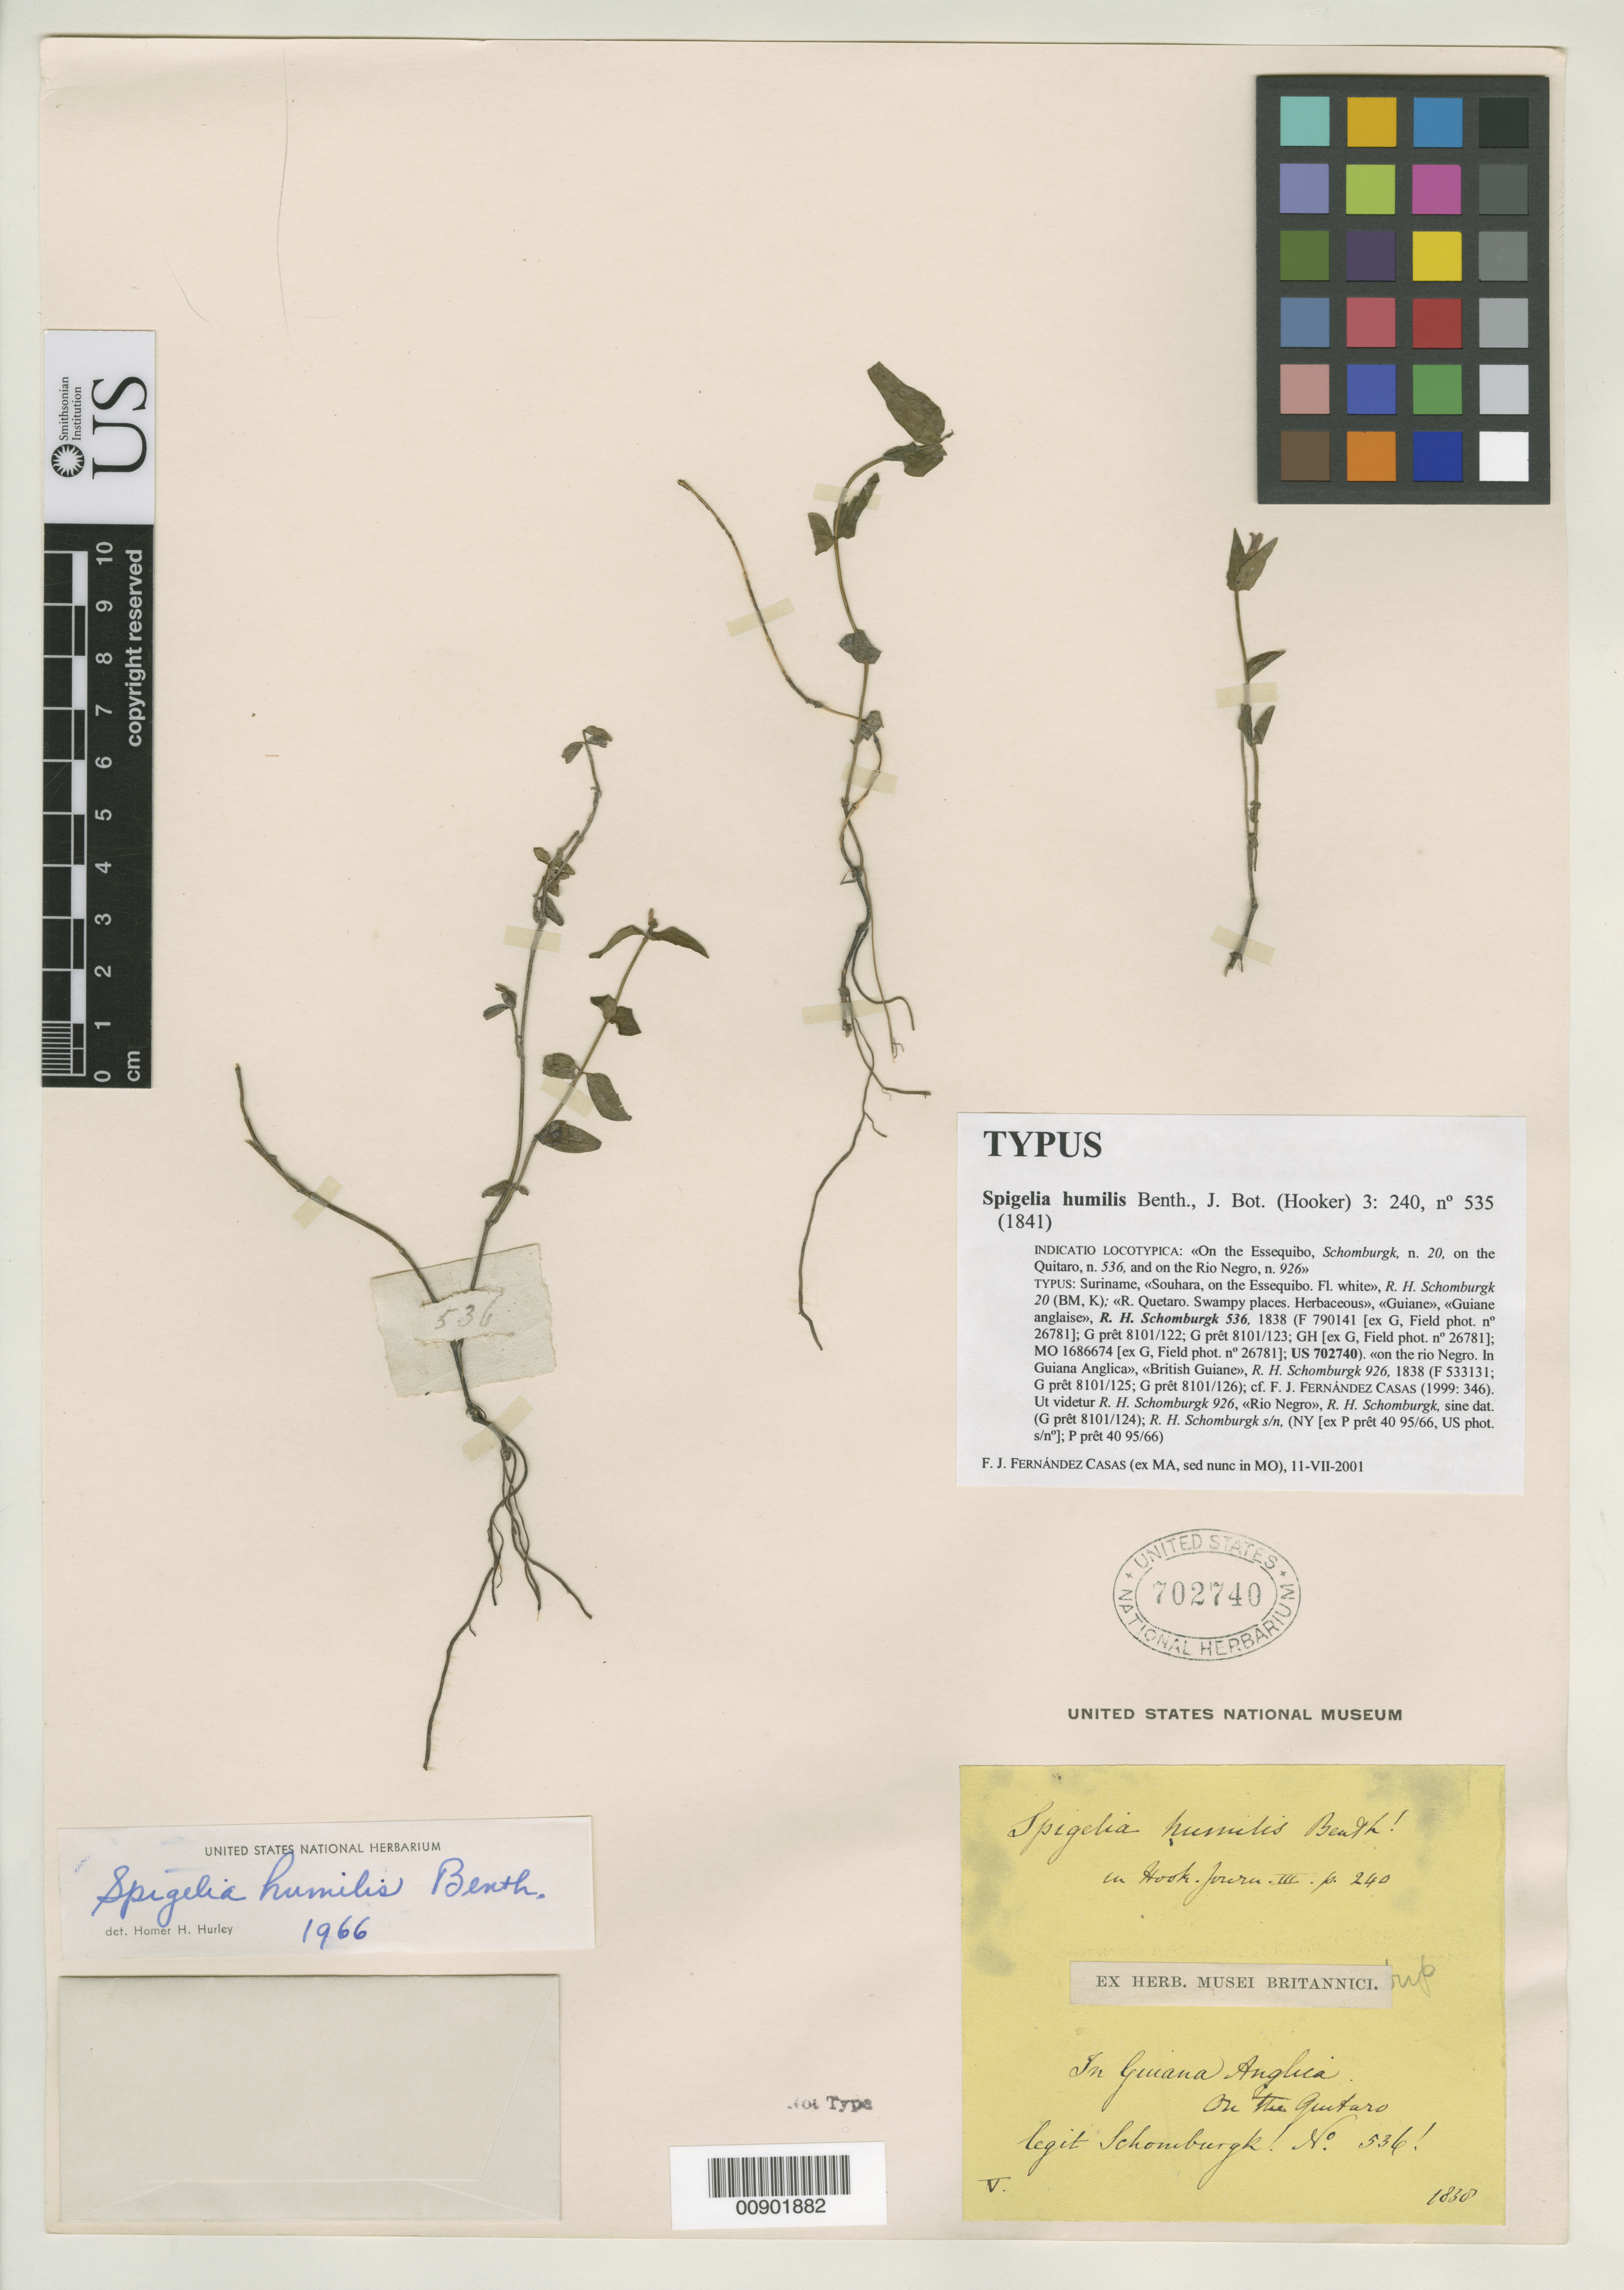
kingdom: Plantae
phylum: Tracheophyta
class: Magnoliopsida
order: Gentianales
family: Loganiaceae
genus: Spigelia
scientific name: Spigelia humilis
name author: Benth.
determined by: Hurley, H. H.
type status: Syntype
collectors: M. R. Schomburgk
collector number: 536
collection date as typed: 1838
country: Guyana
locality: In Guiana Anglica. On the Quitaro.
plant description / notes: Lectotype (acc. to Tropicos) is Schomburgk 20, designated by Ewan, Caldasia 4: 295 (1947).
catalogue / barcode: US 702740